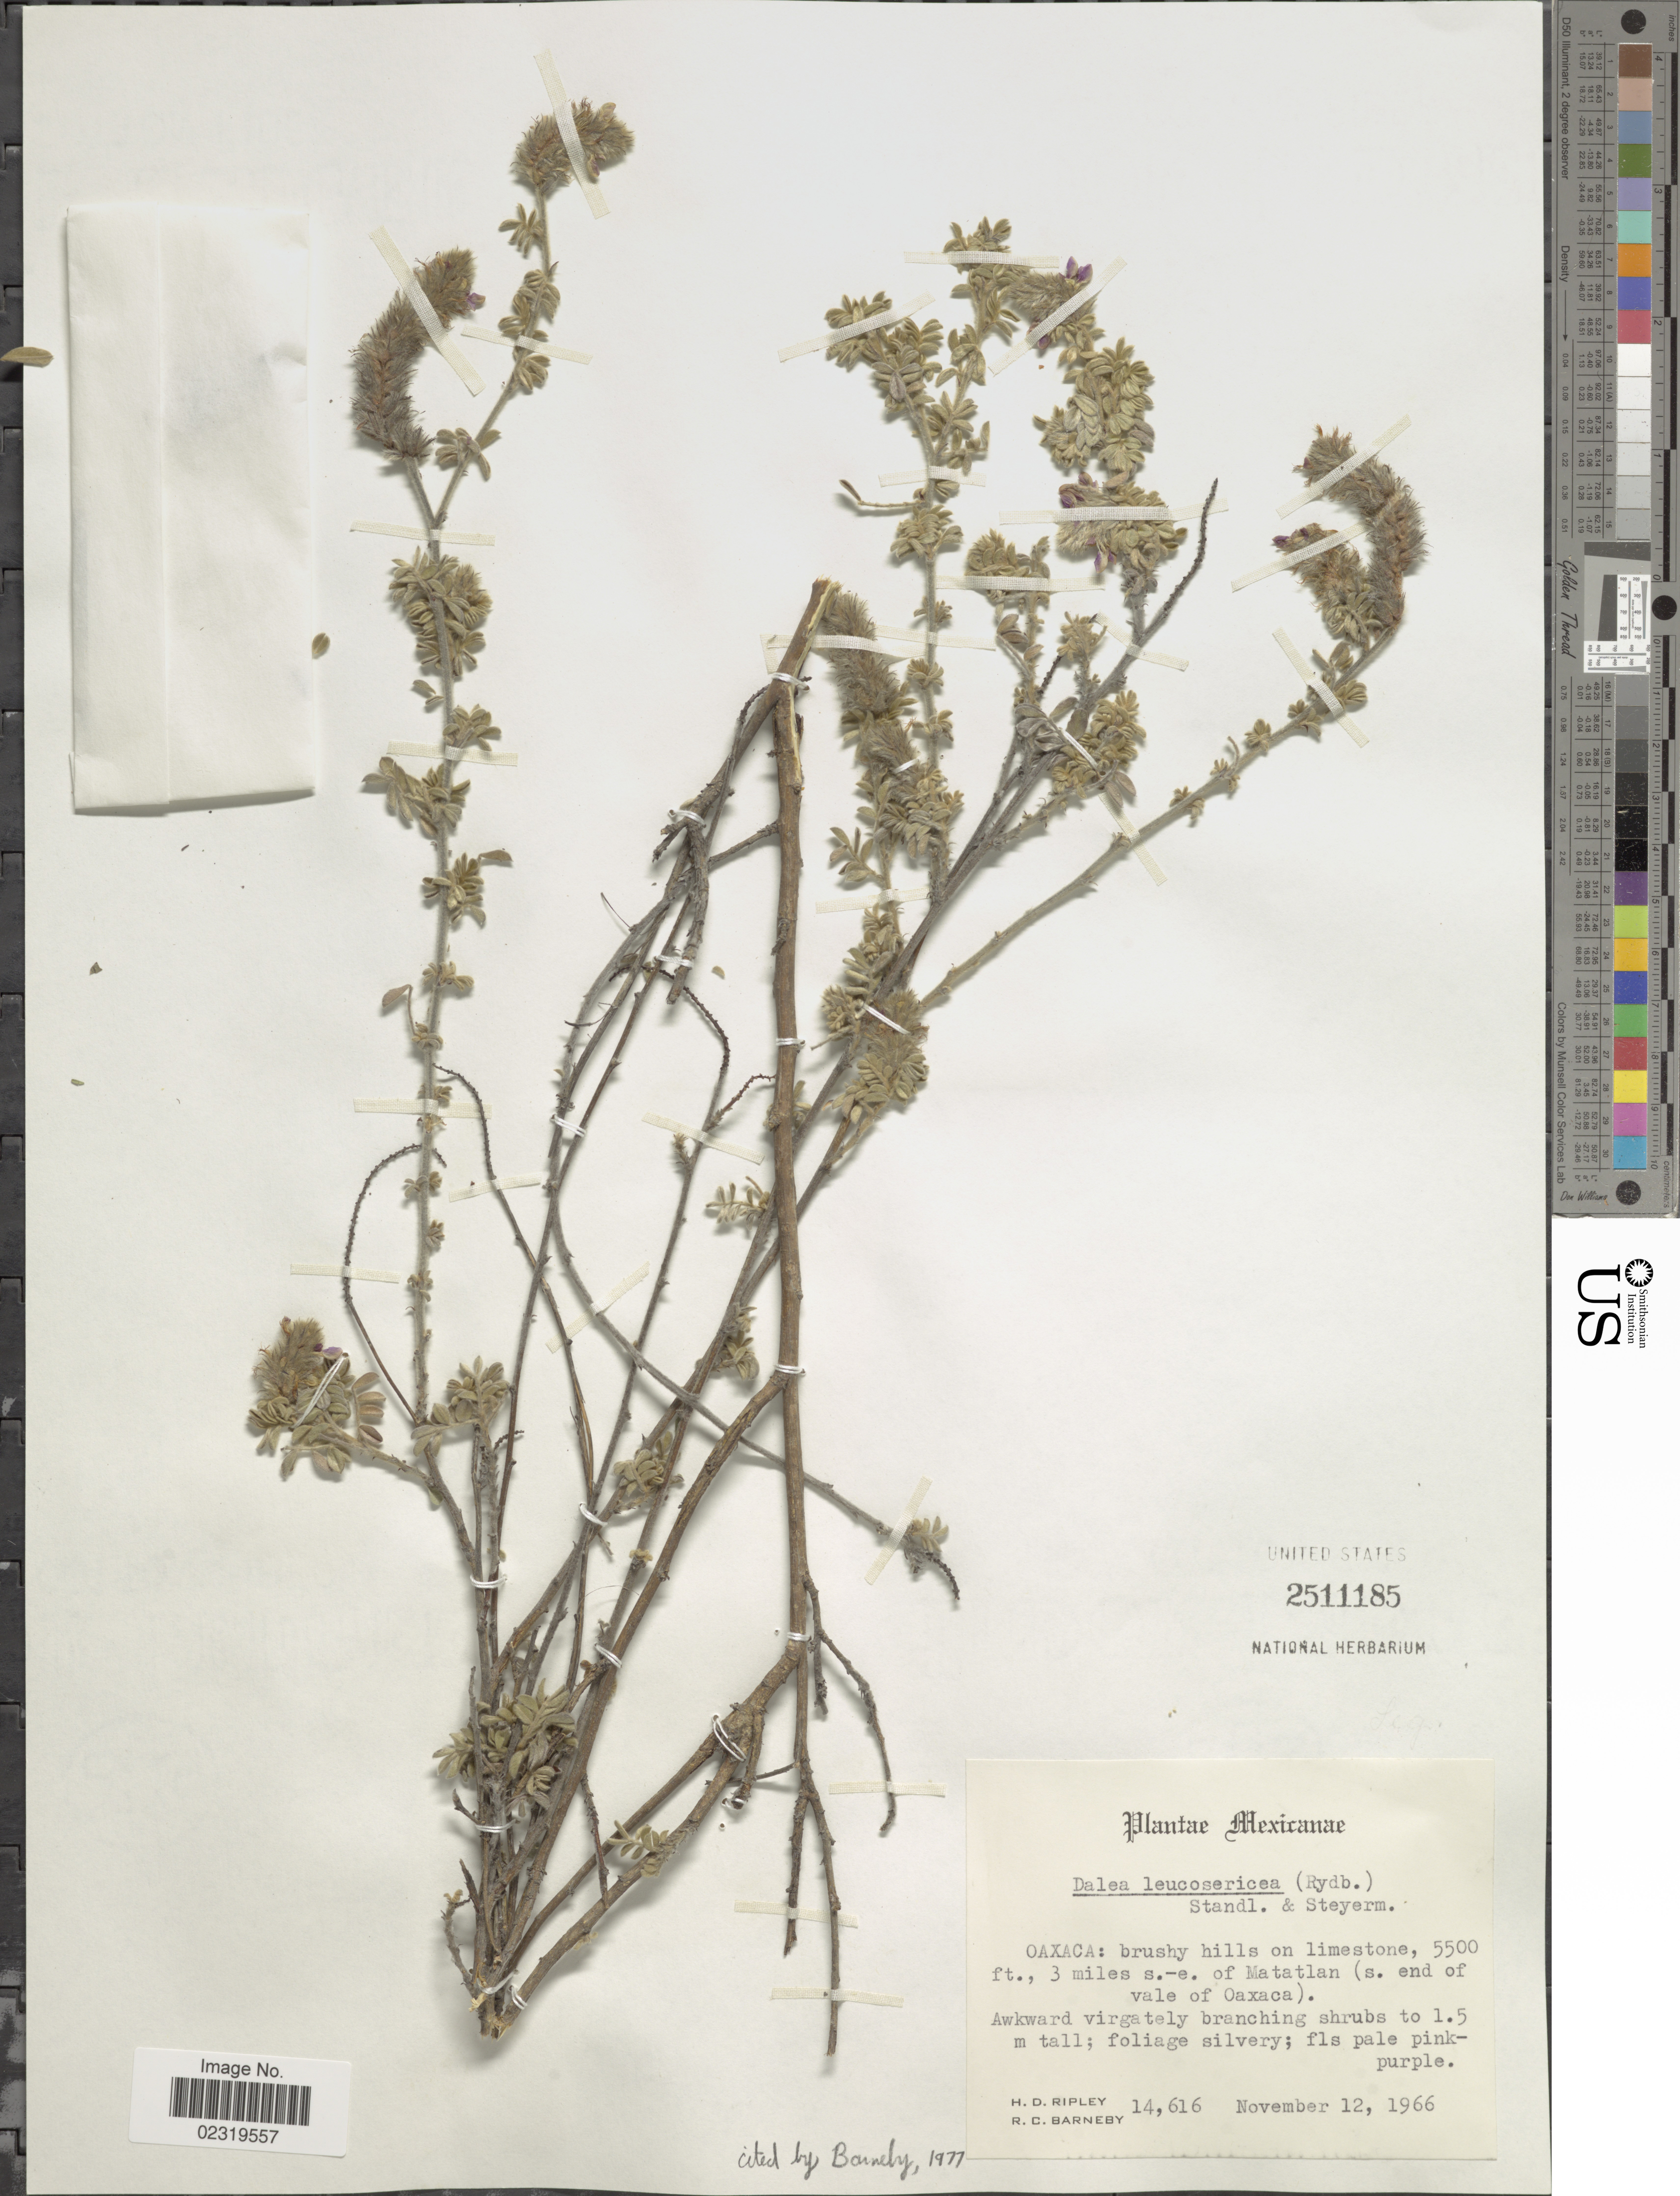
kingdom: Plantae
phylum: Tracheophyta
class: Magnoliopsida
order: Fabales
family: Fabaceae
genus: Dalea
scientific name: Dalea leucosericea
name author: (Rydb.) Standl. & Steyerm.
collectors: H. Ripley & R. C. Barneby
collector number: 14616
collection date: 1966-11-12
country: Mexico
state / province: Oaxaca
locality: Brushy hill on limestone, 3 miles s.-e. of Matatlan (s. end of vale of Oaxaca)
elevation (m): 1676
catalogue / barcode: US 2511185